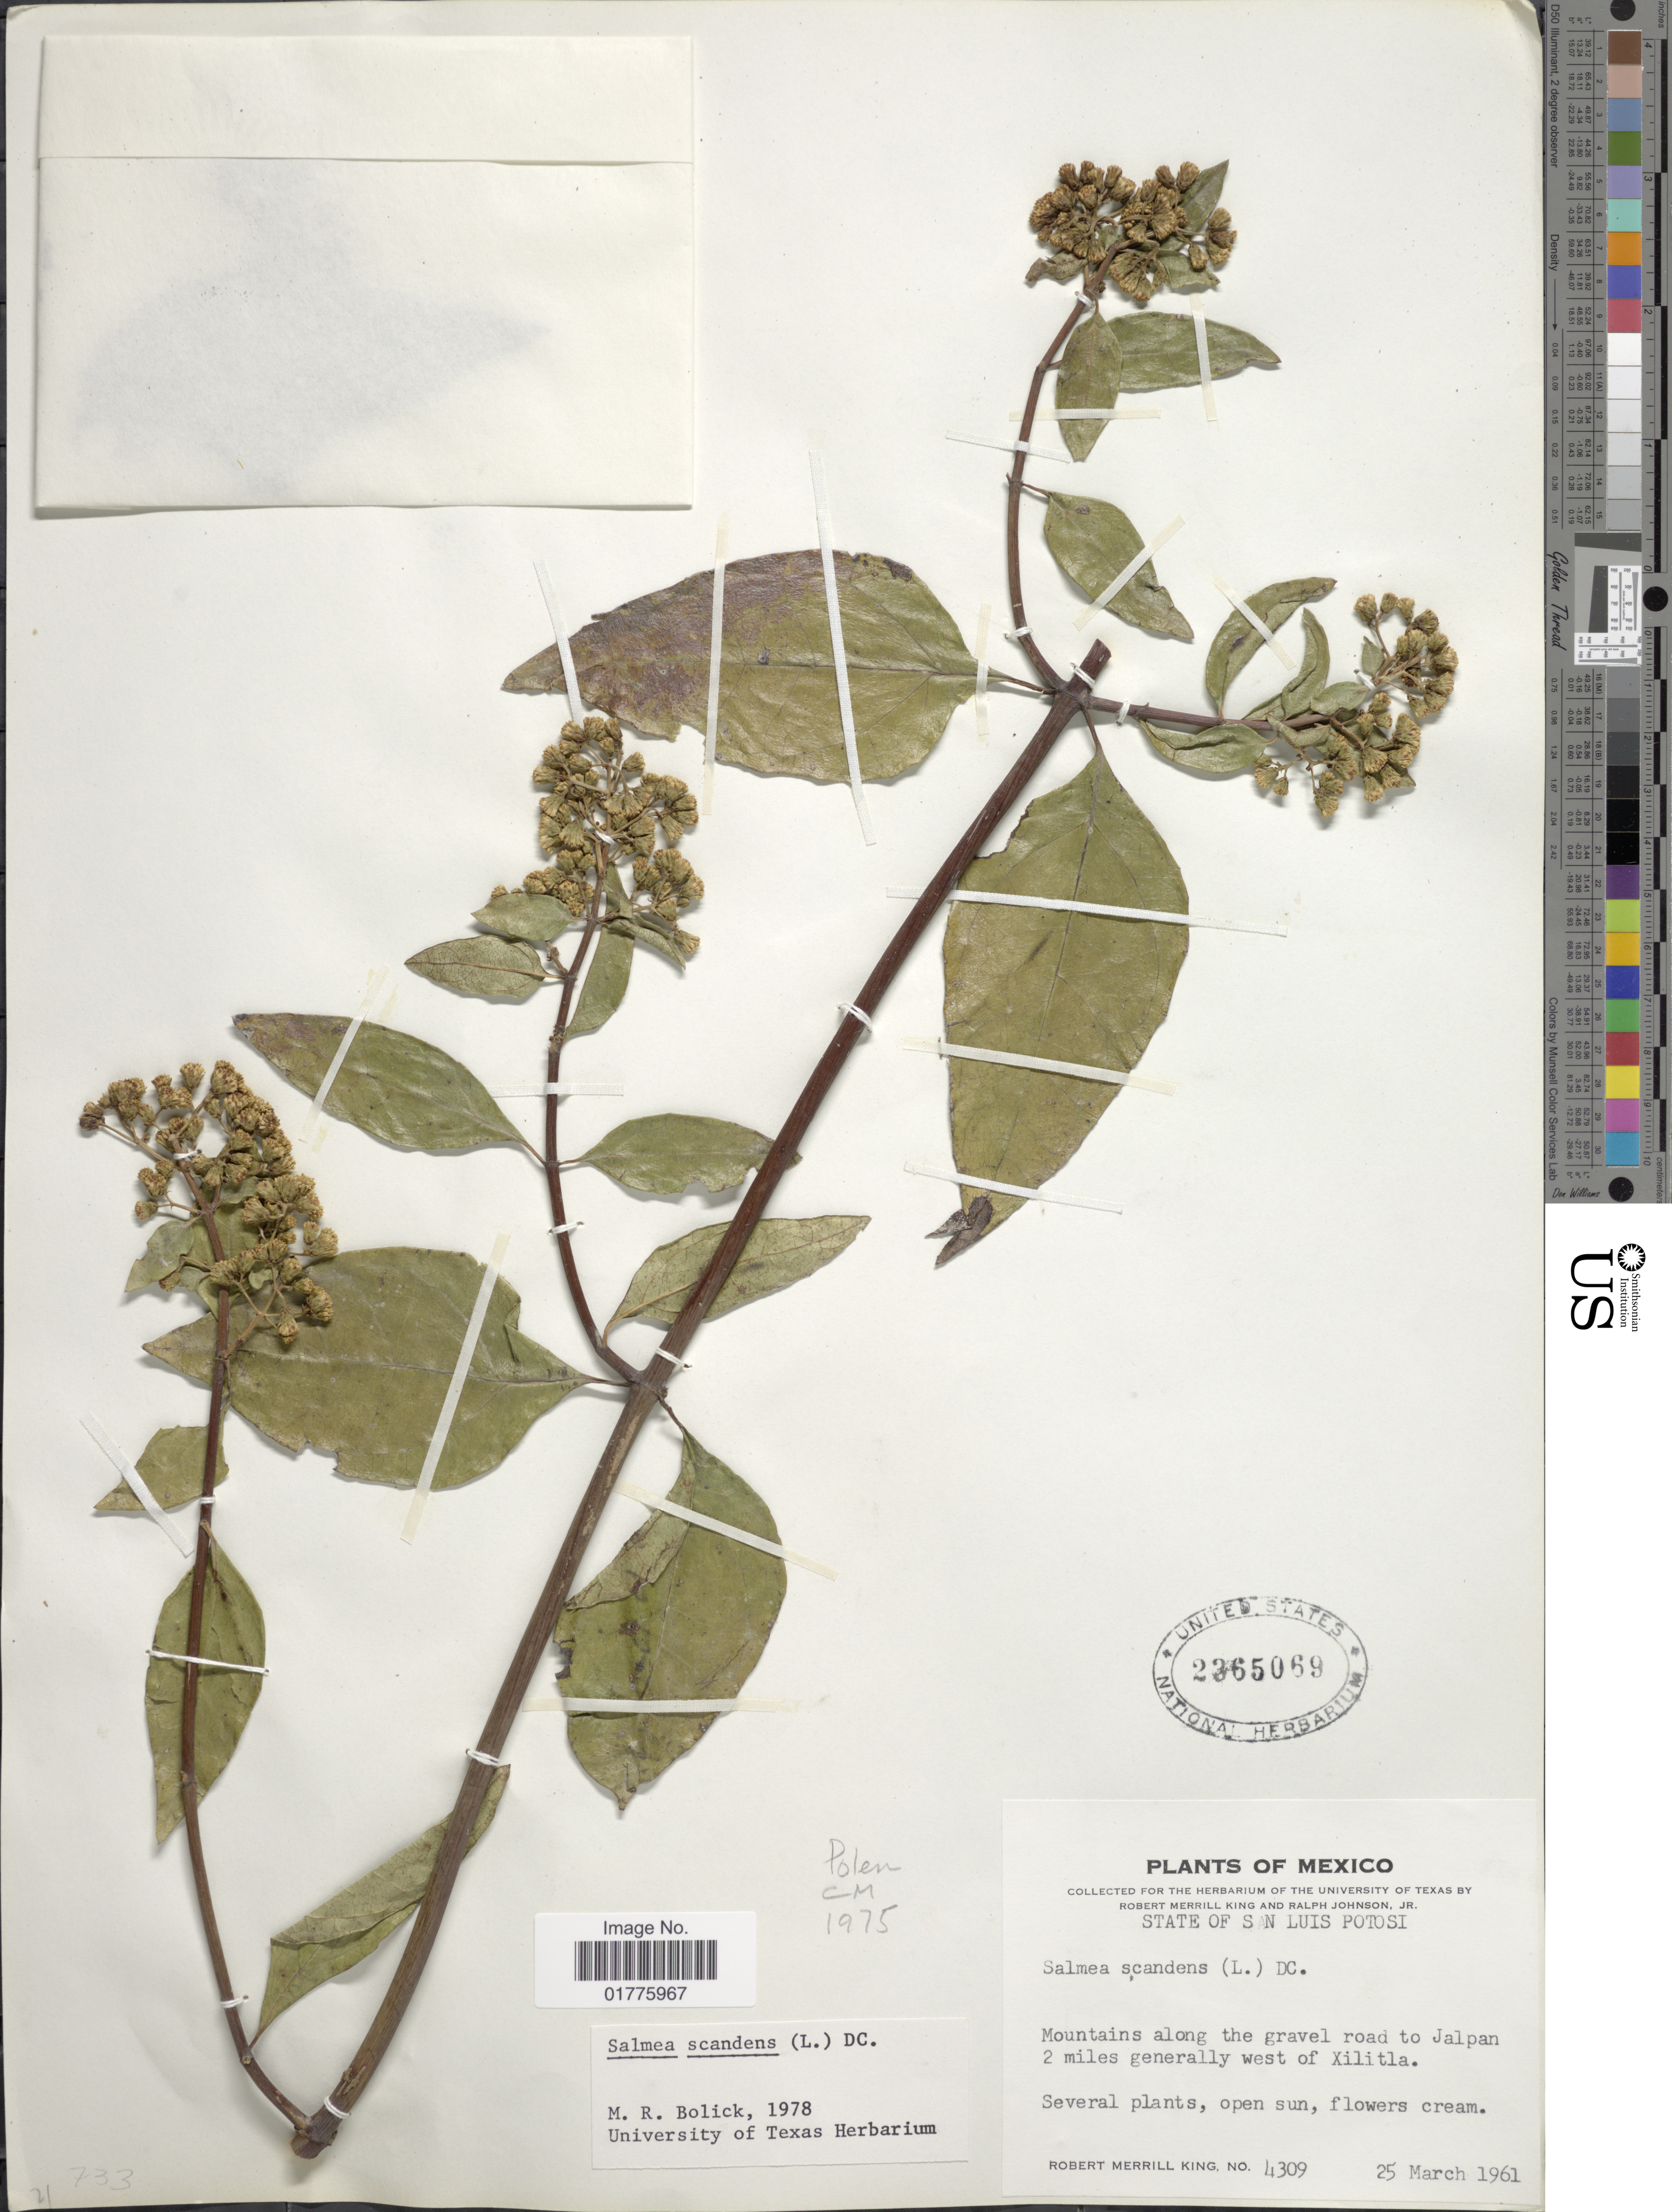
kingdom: Plantae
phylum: Tracheophyta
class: Magnoliopsida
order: Asterales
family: Asteraceae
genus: Salmea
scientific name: Salmea scandens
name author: (L.) DC.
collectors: R. M. King & R. Johnson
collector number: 4309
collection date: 1961-03-25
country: Mexico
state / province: San Luis Potosí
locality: Mountains along the gravel road to Jalpan 2 miles generally west of Xilitla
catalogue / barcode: US 2365069